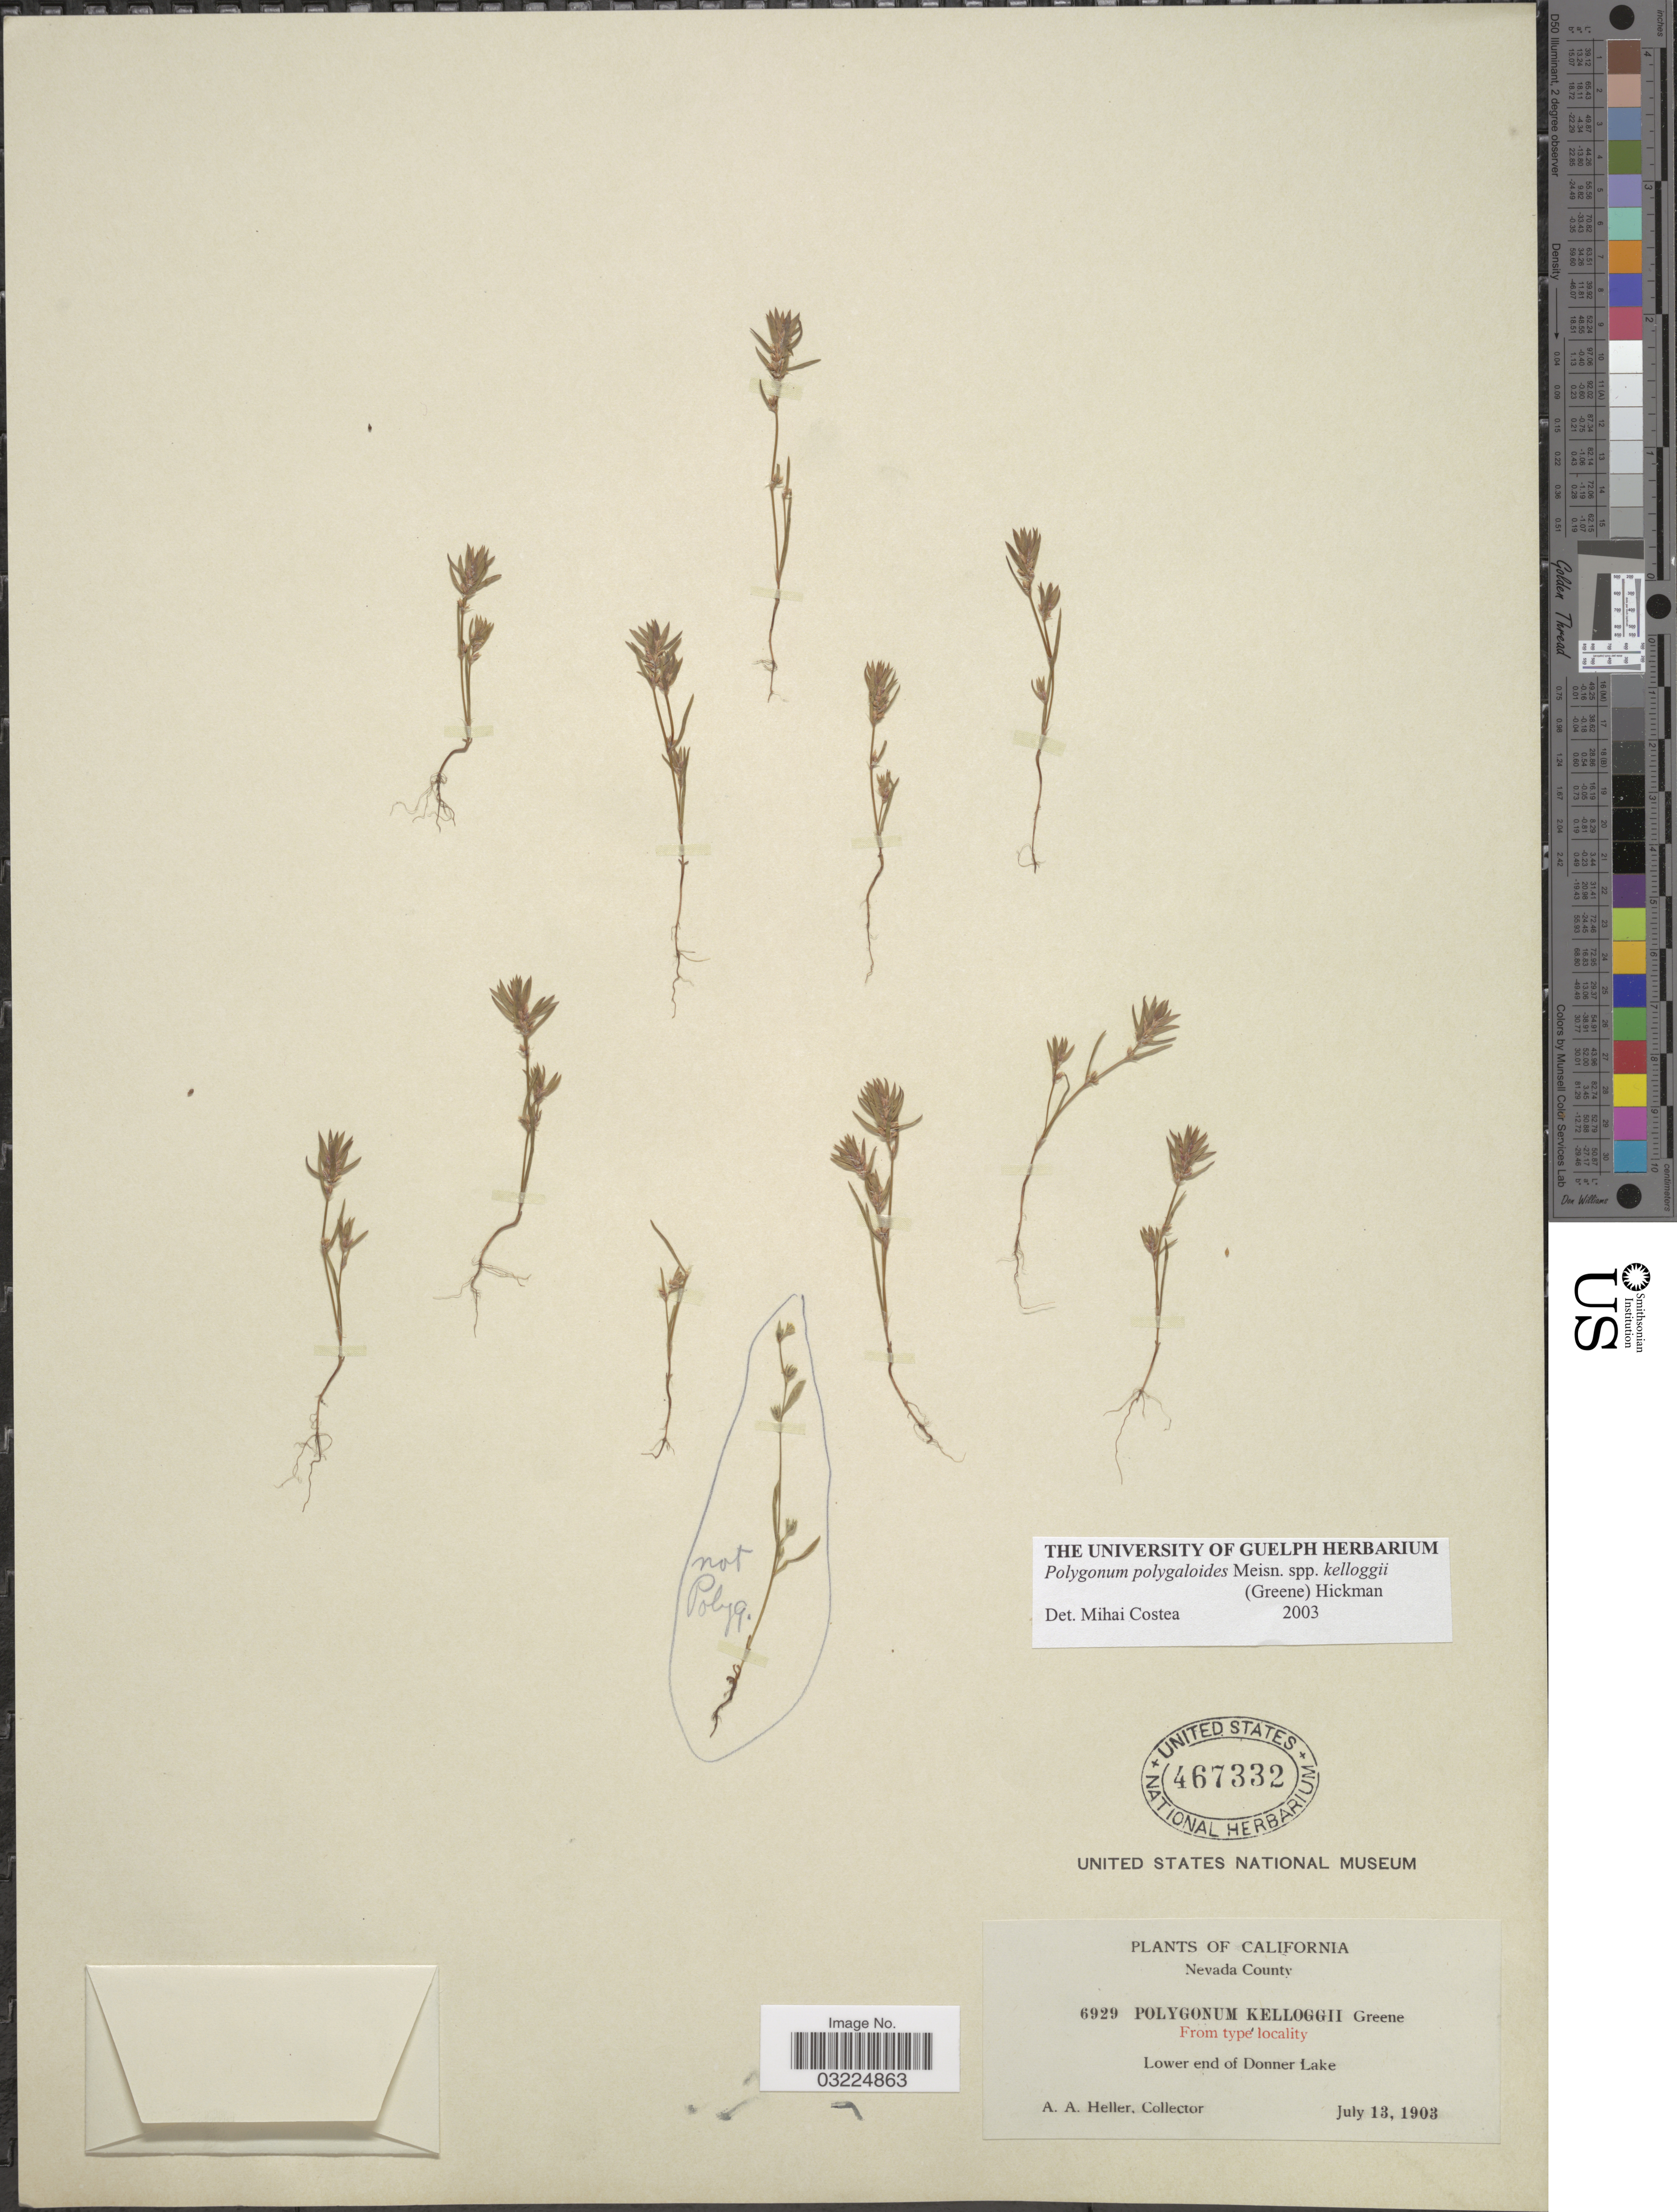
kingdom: Plantae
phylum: Tracheophyta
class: Magnoliopsida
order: Caryophyllales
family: Polygonaceae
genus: Polygonum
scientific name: Polygonum polygaloides subsp. kelloggii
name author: (Greene) Hickman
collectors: A. A. Heller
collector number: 6929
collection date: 1903-07-13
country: United States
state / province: California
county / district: Nevada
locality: Nevada County. Lower end of Donner Lake.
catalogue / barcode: US 467332